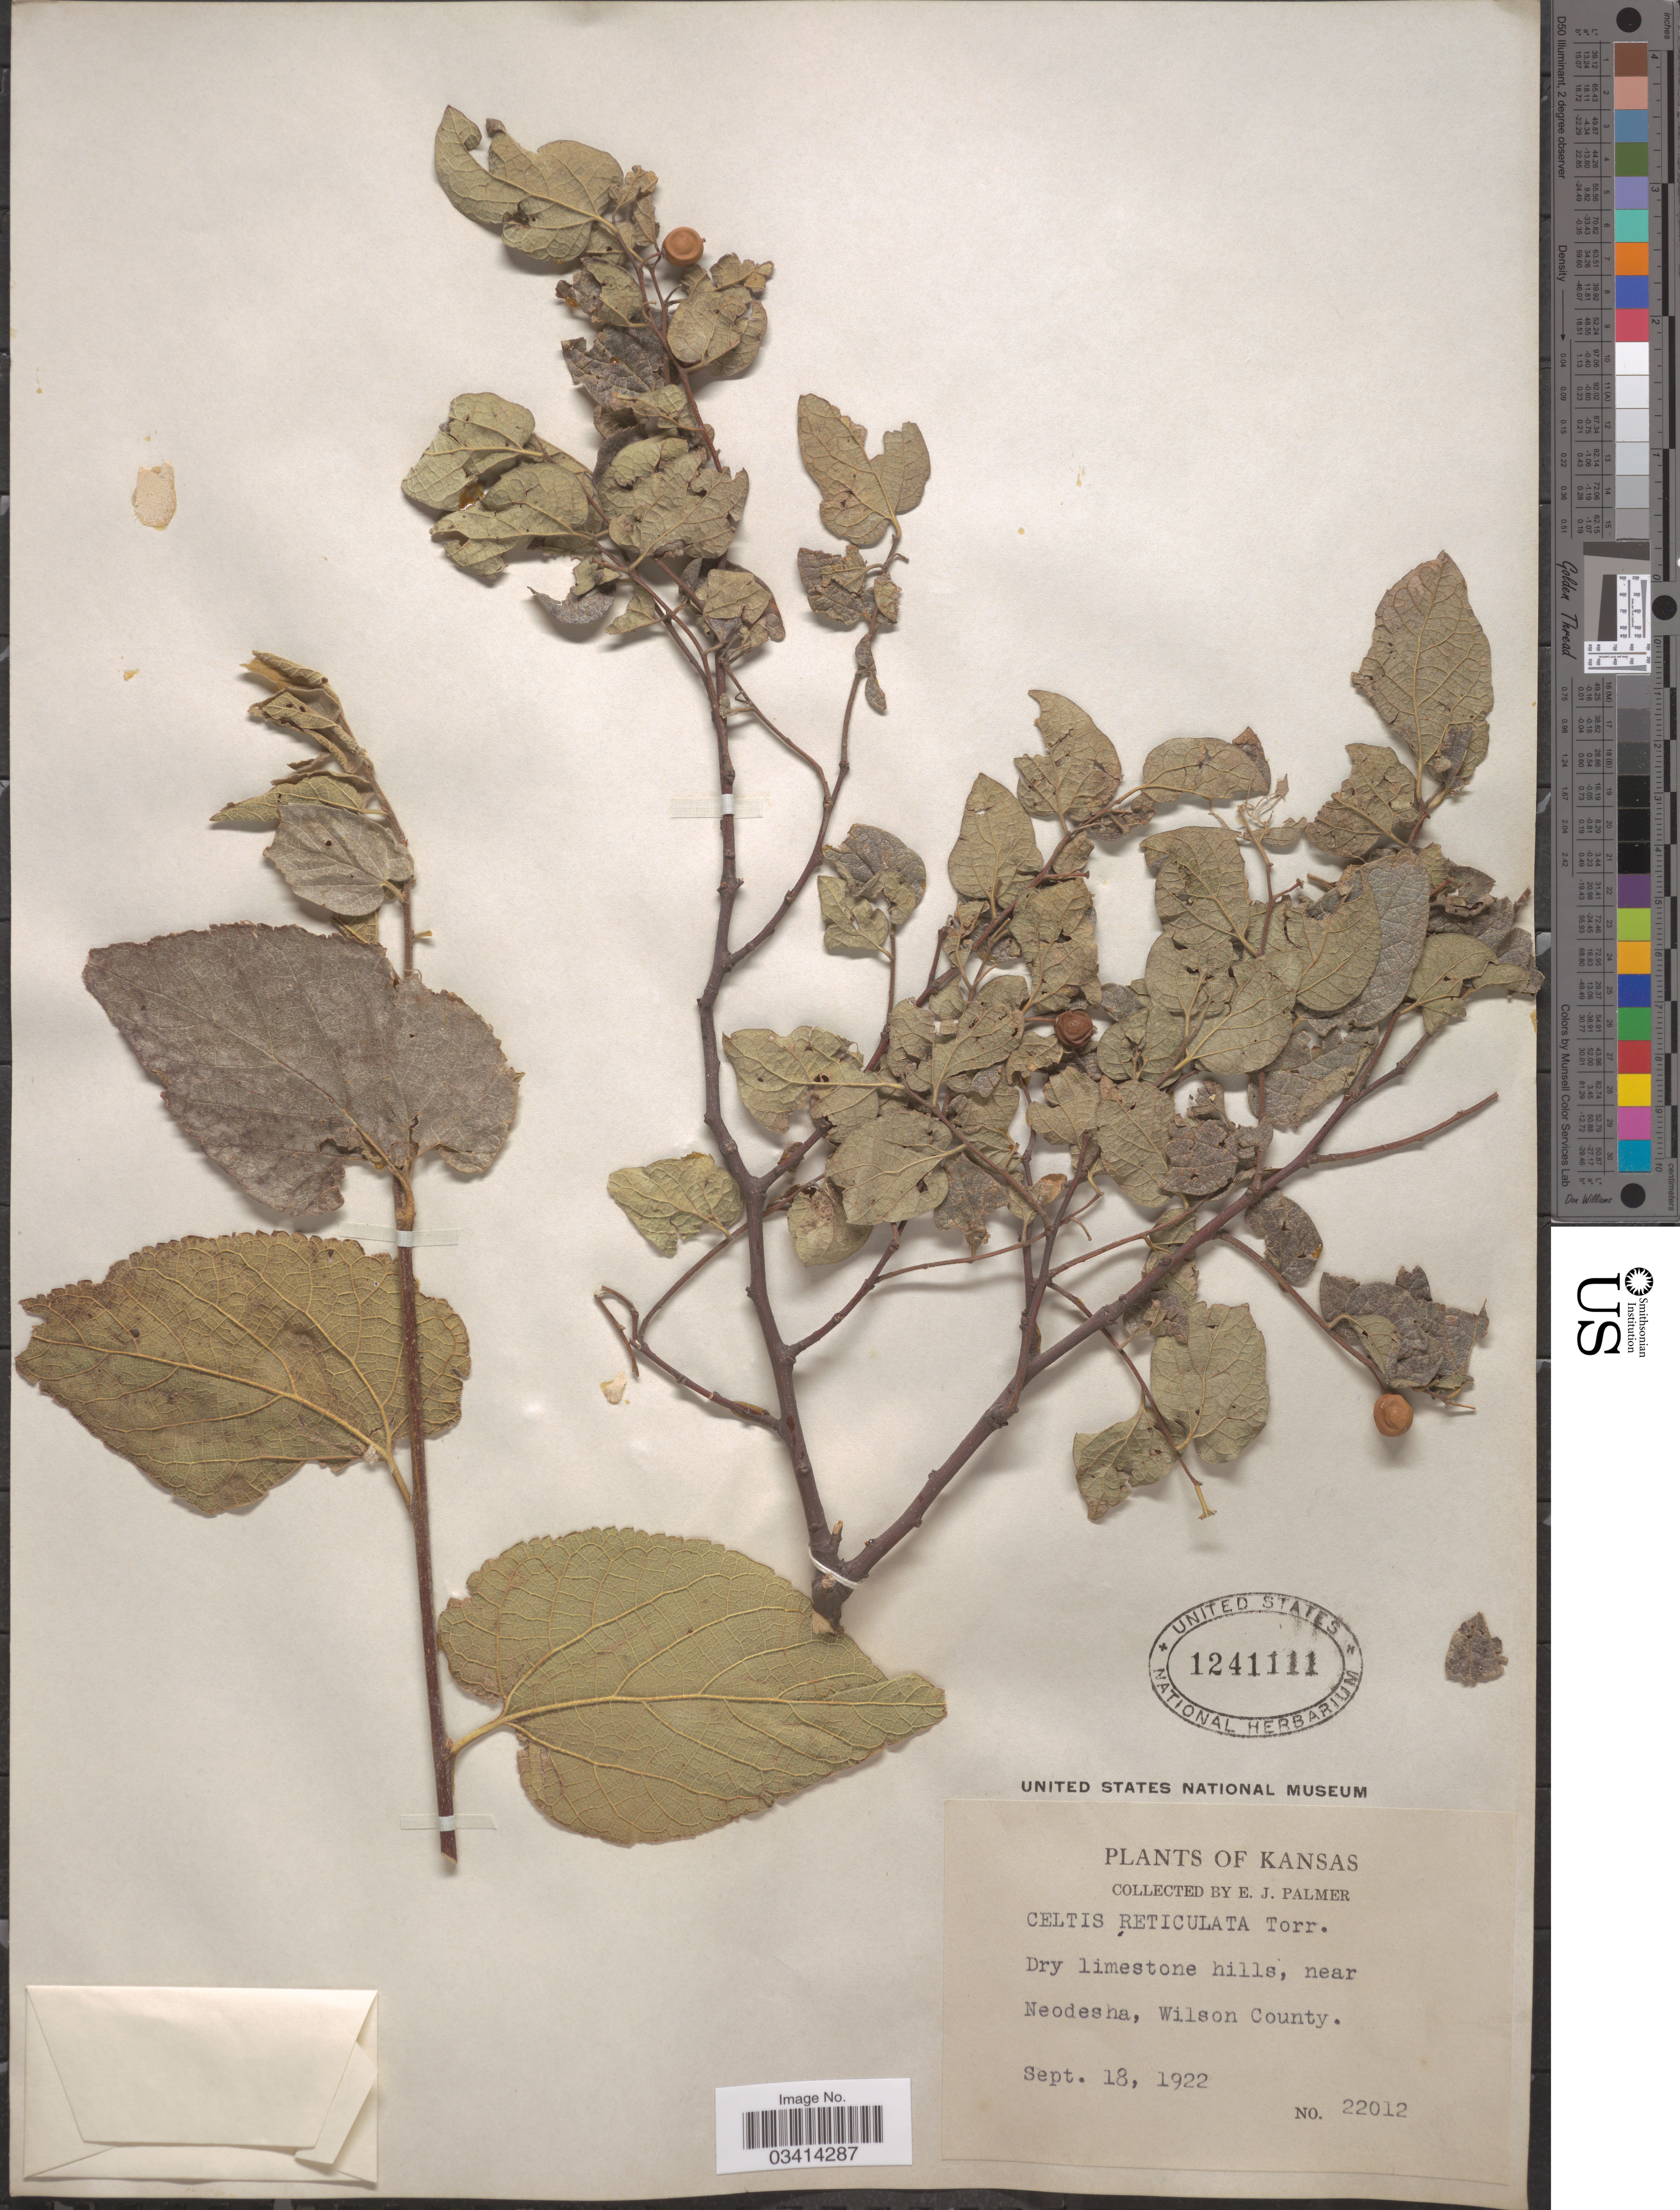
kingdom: Plantae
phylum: Tracheophyta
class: Magnoliopsida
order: Rosales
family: Cannabaceae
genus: Celtis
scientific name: Celtis reticulata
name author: Torr.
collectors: E. J. Palmer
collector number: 22012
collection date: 1922-09-18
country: United States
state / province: Kansas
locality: Near Neodesha, Wilson County.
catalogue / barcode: US 1241111